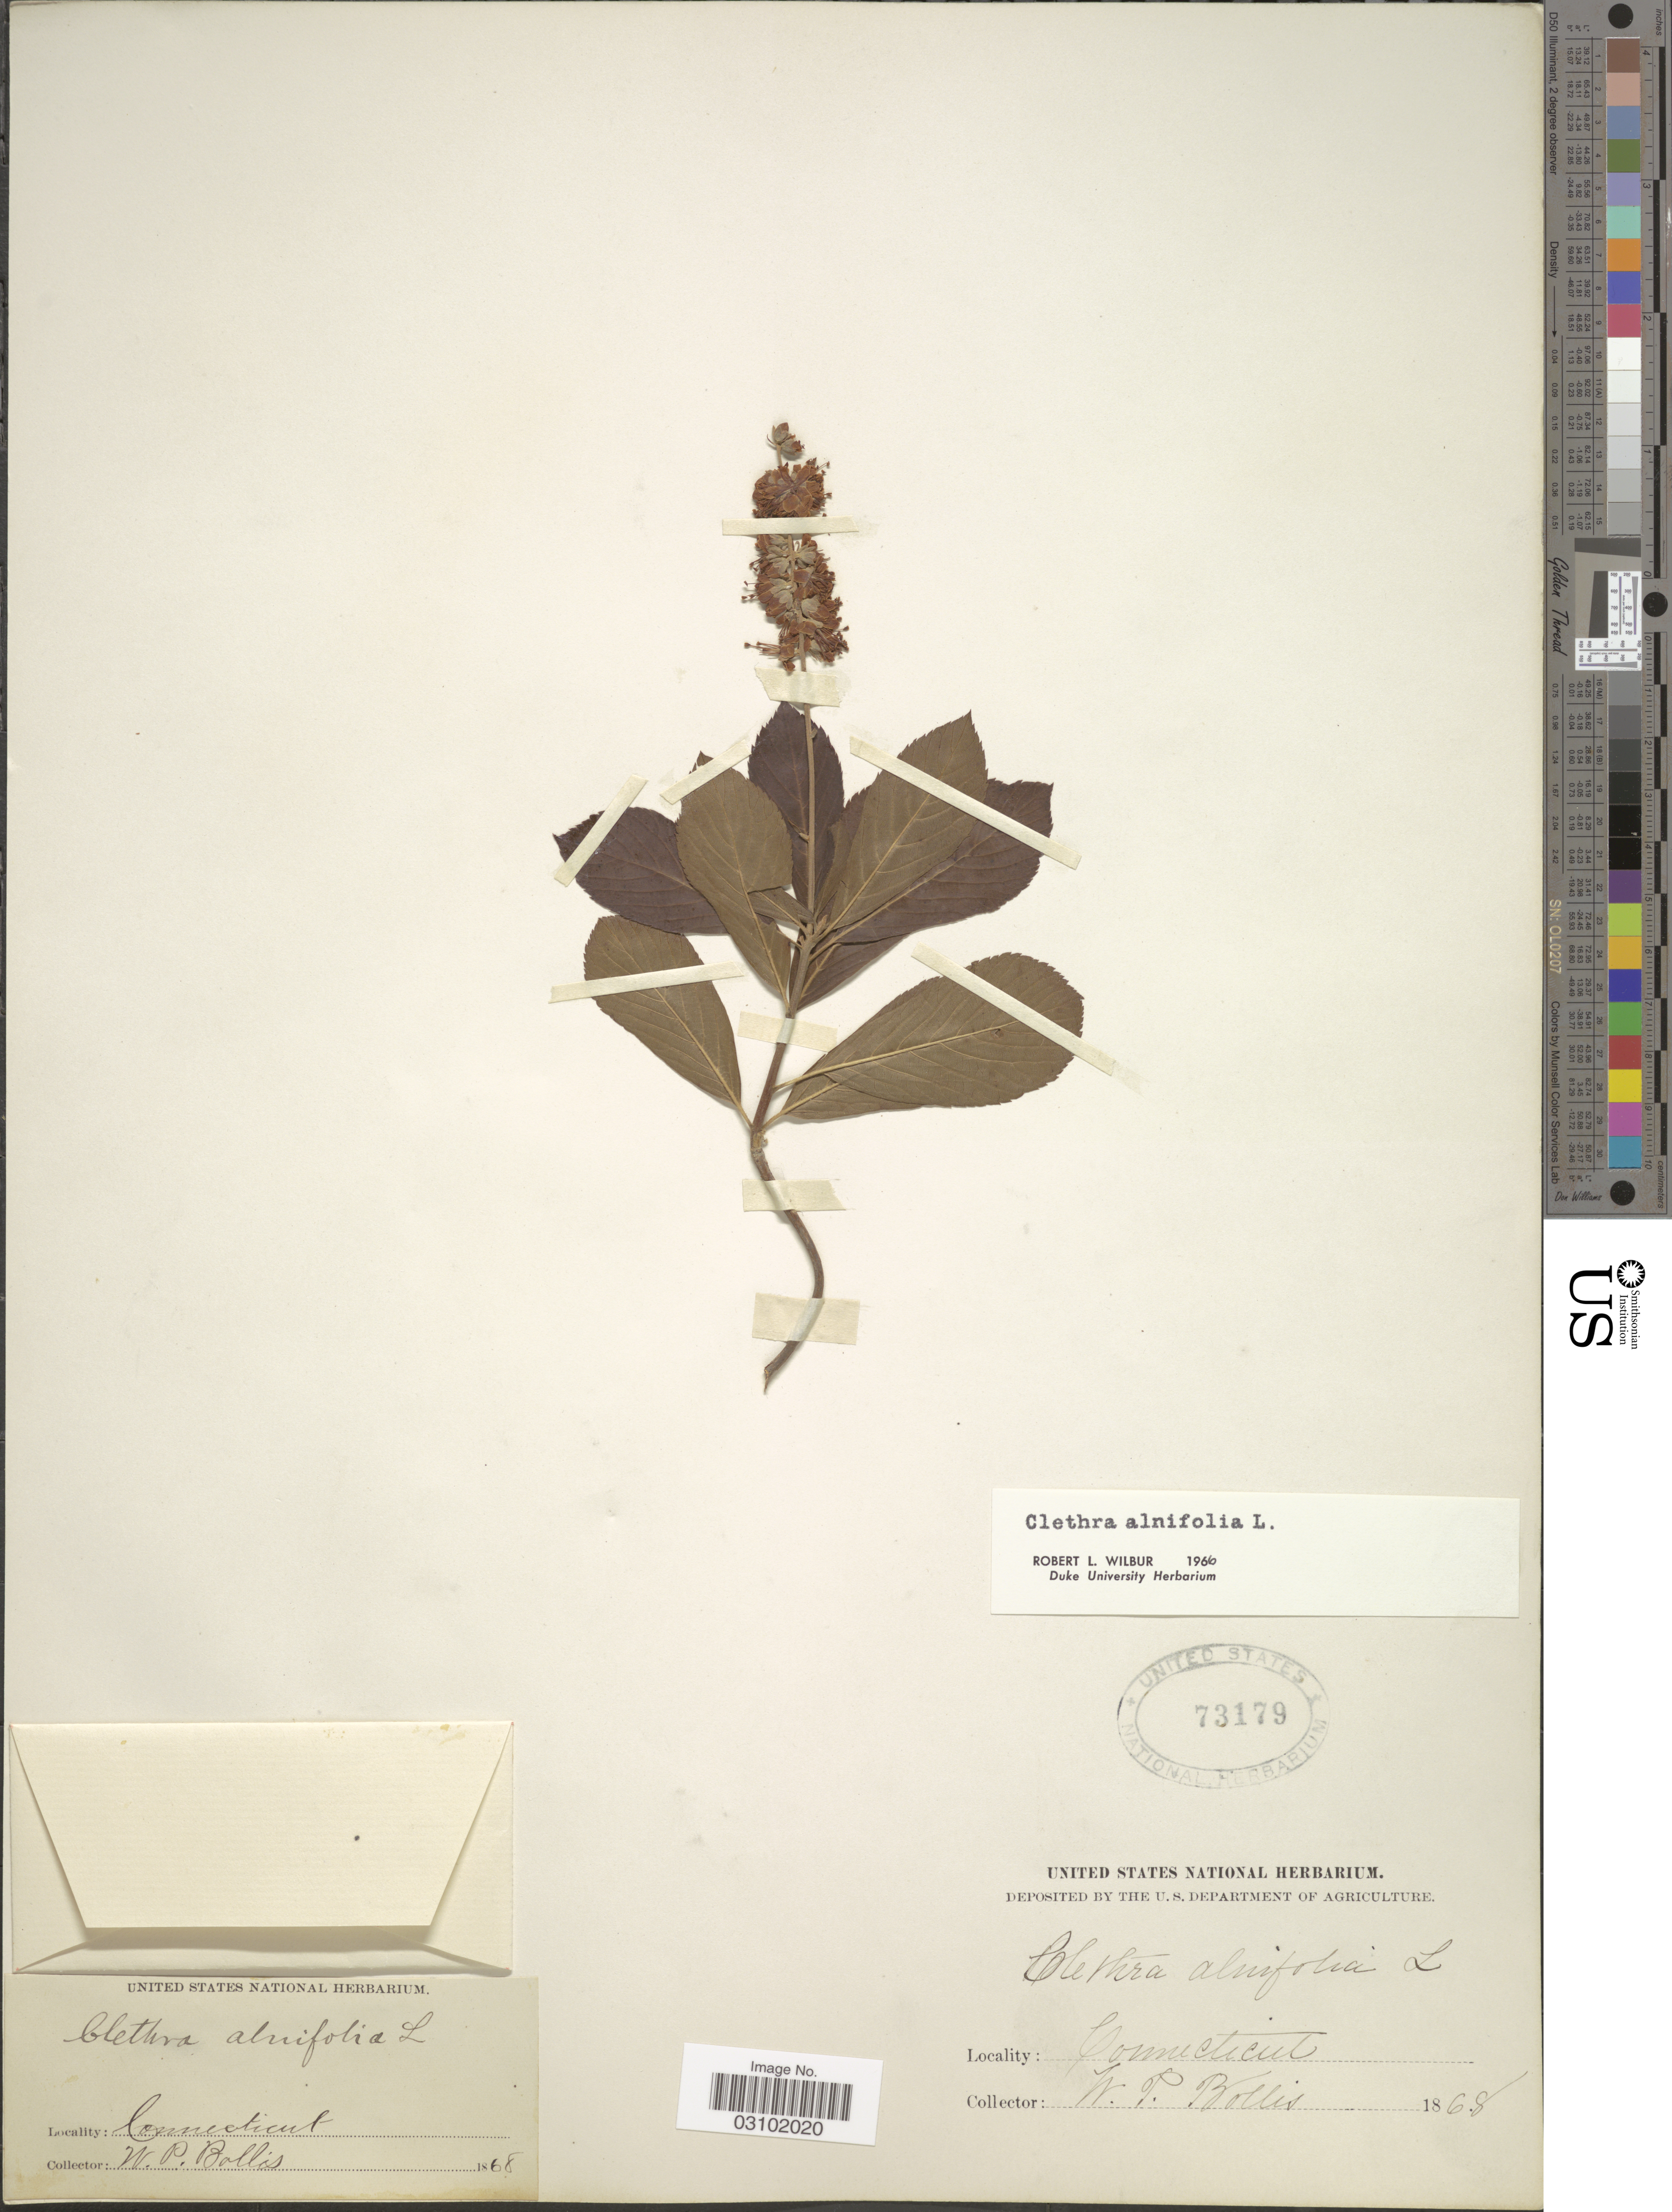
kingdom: Plantae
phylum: Tracheophyta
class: Magnoliopsida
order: Ericales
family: Clethraceae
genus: Clethra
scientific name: Clethra alnifolia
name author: L.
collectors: W. P. Bollis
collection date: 1868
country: United States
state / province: Connecticut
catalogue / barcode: US 73179